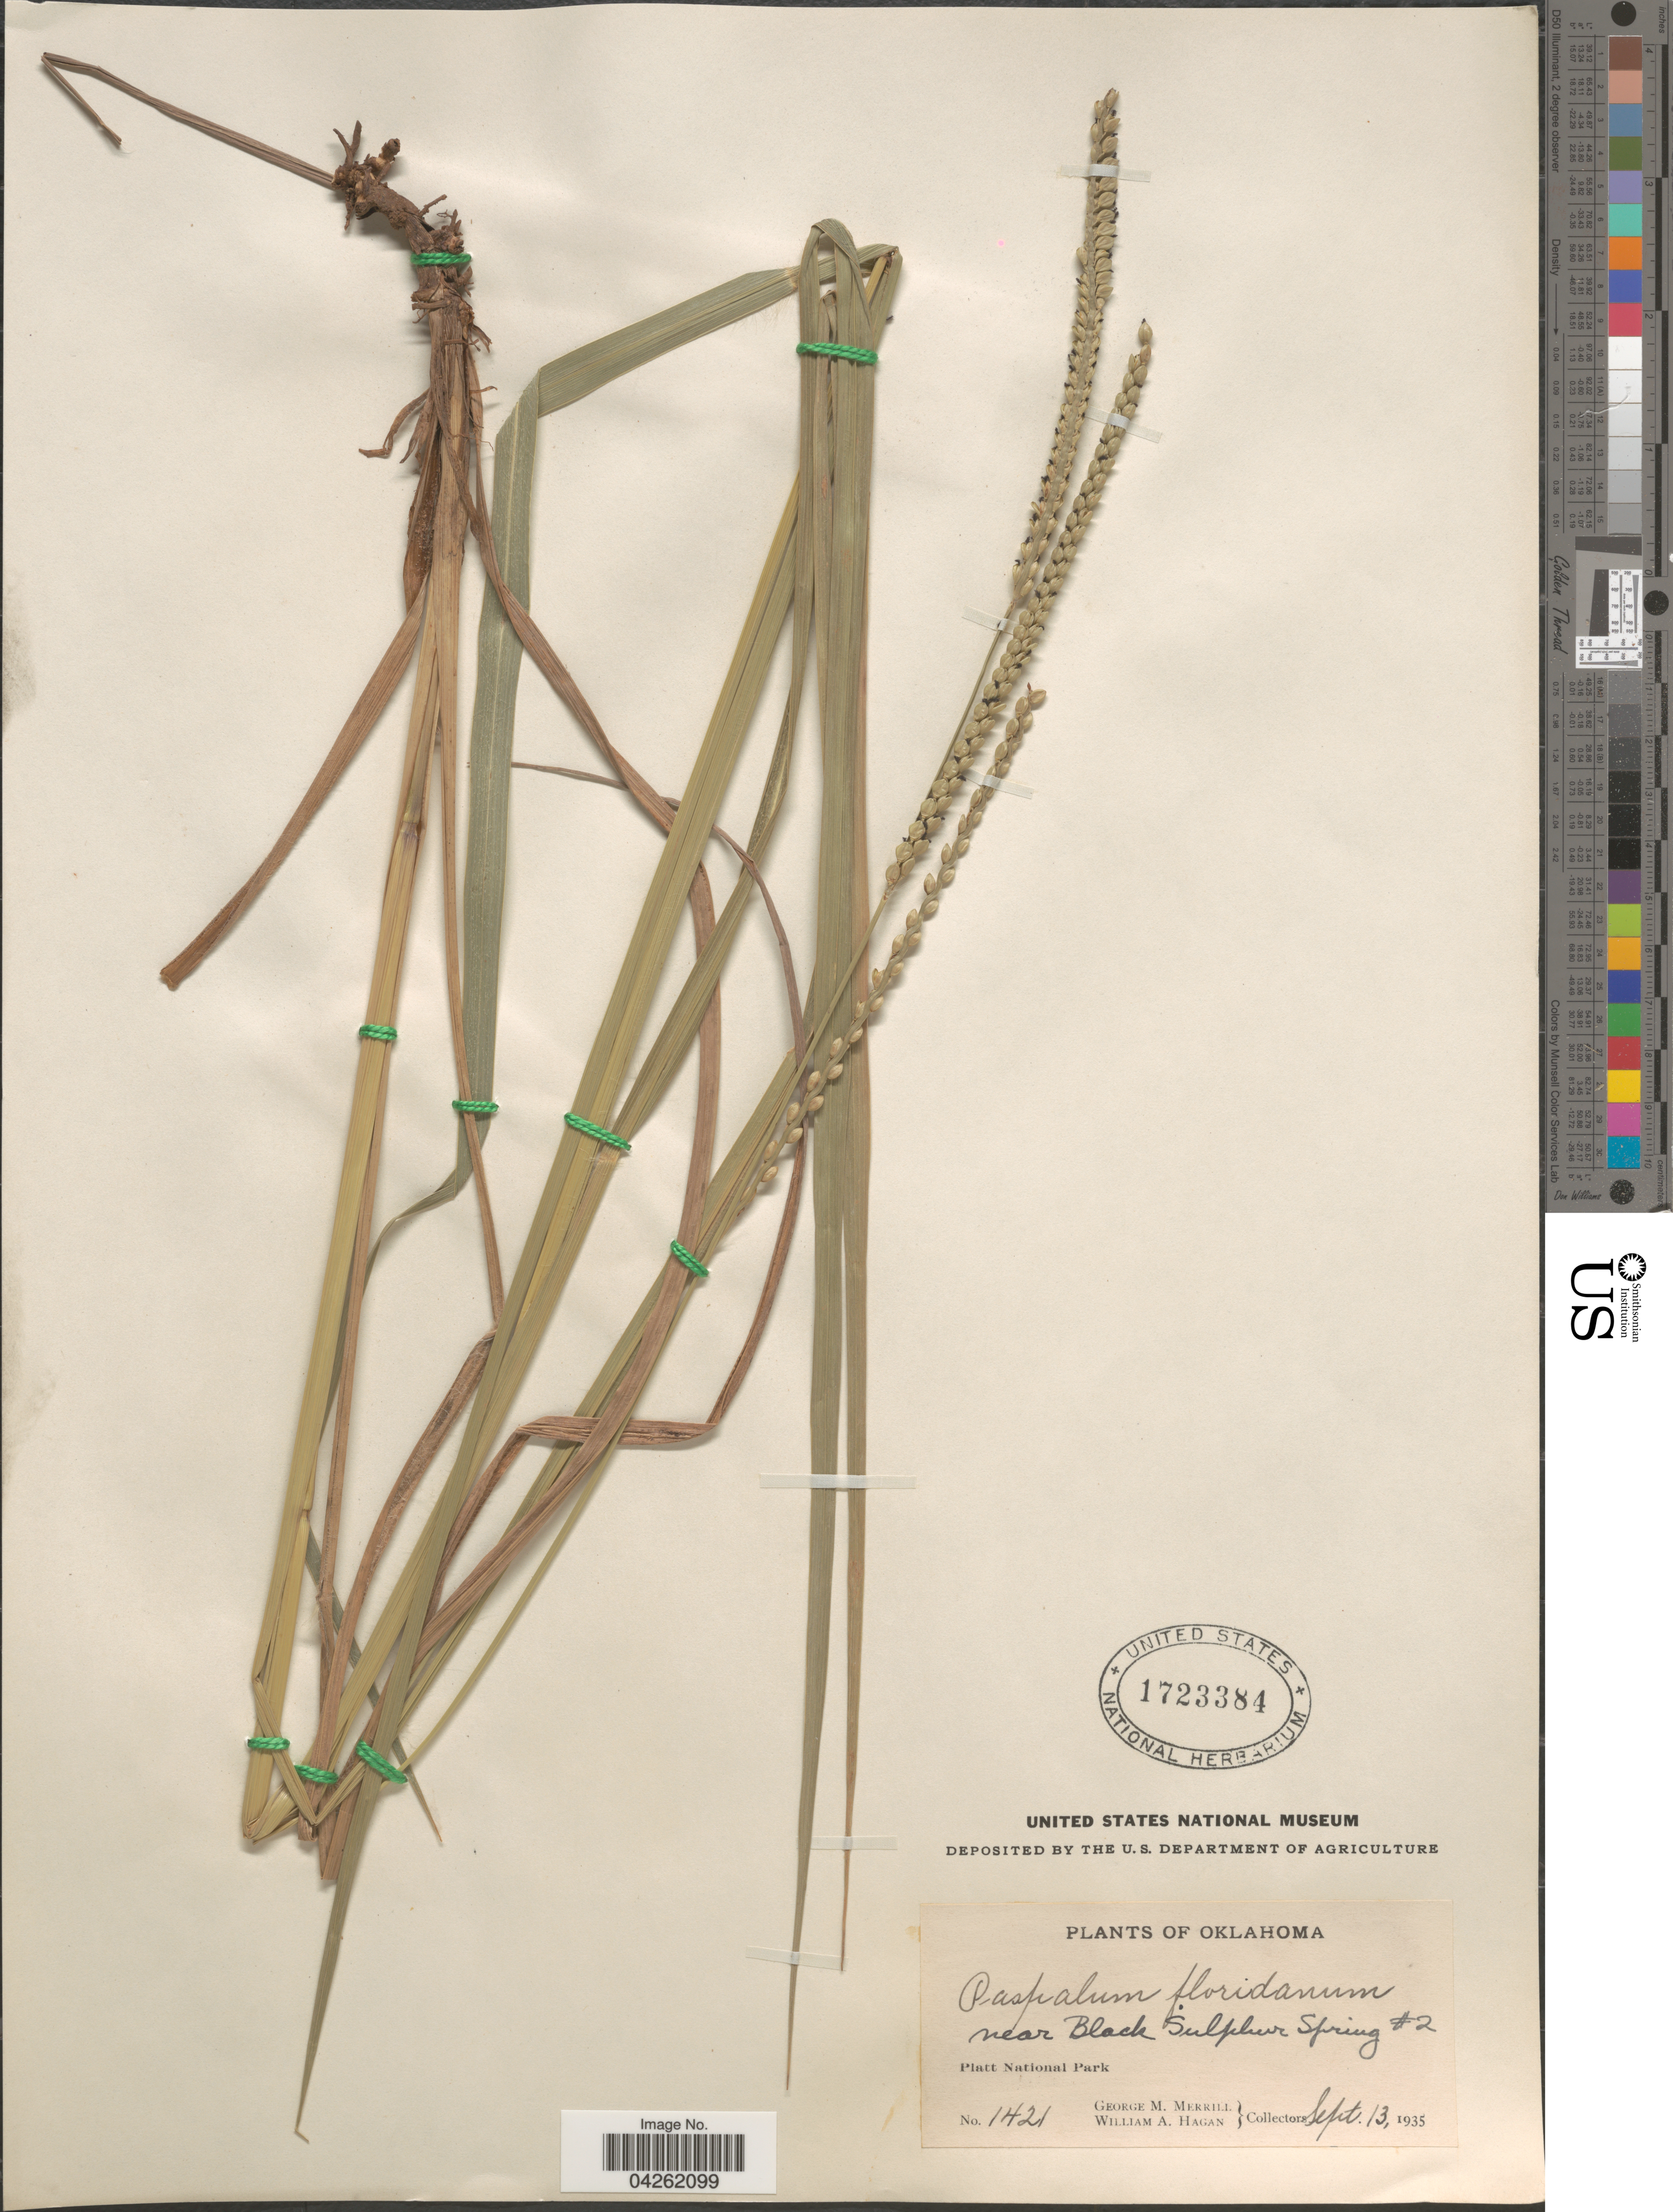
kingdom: Plantae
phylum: Tracheophyta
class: Liliopsida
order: Poales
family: Poaceae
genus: Paspalum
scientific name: Paspalum floridanum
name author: Michx.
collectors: G. M. Merrill & W. Hagan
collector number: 1421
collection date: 1935-09-13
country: United States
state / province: Oklahoma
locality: Near Black Sulphur Spring #2. Platt National Park.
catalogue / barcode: US 1723384